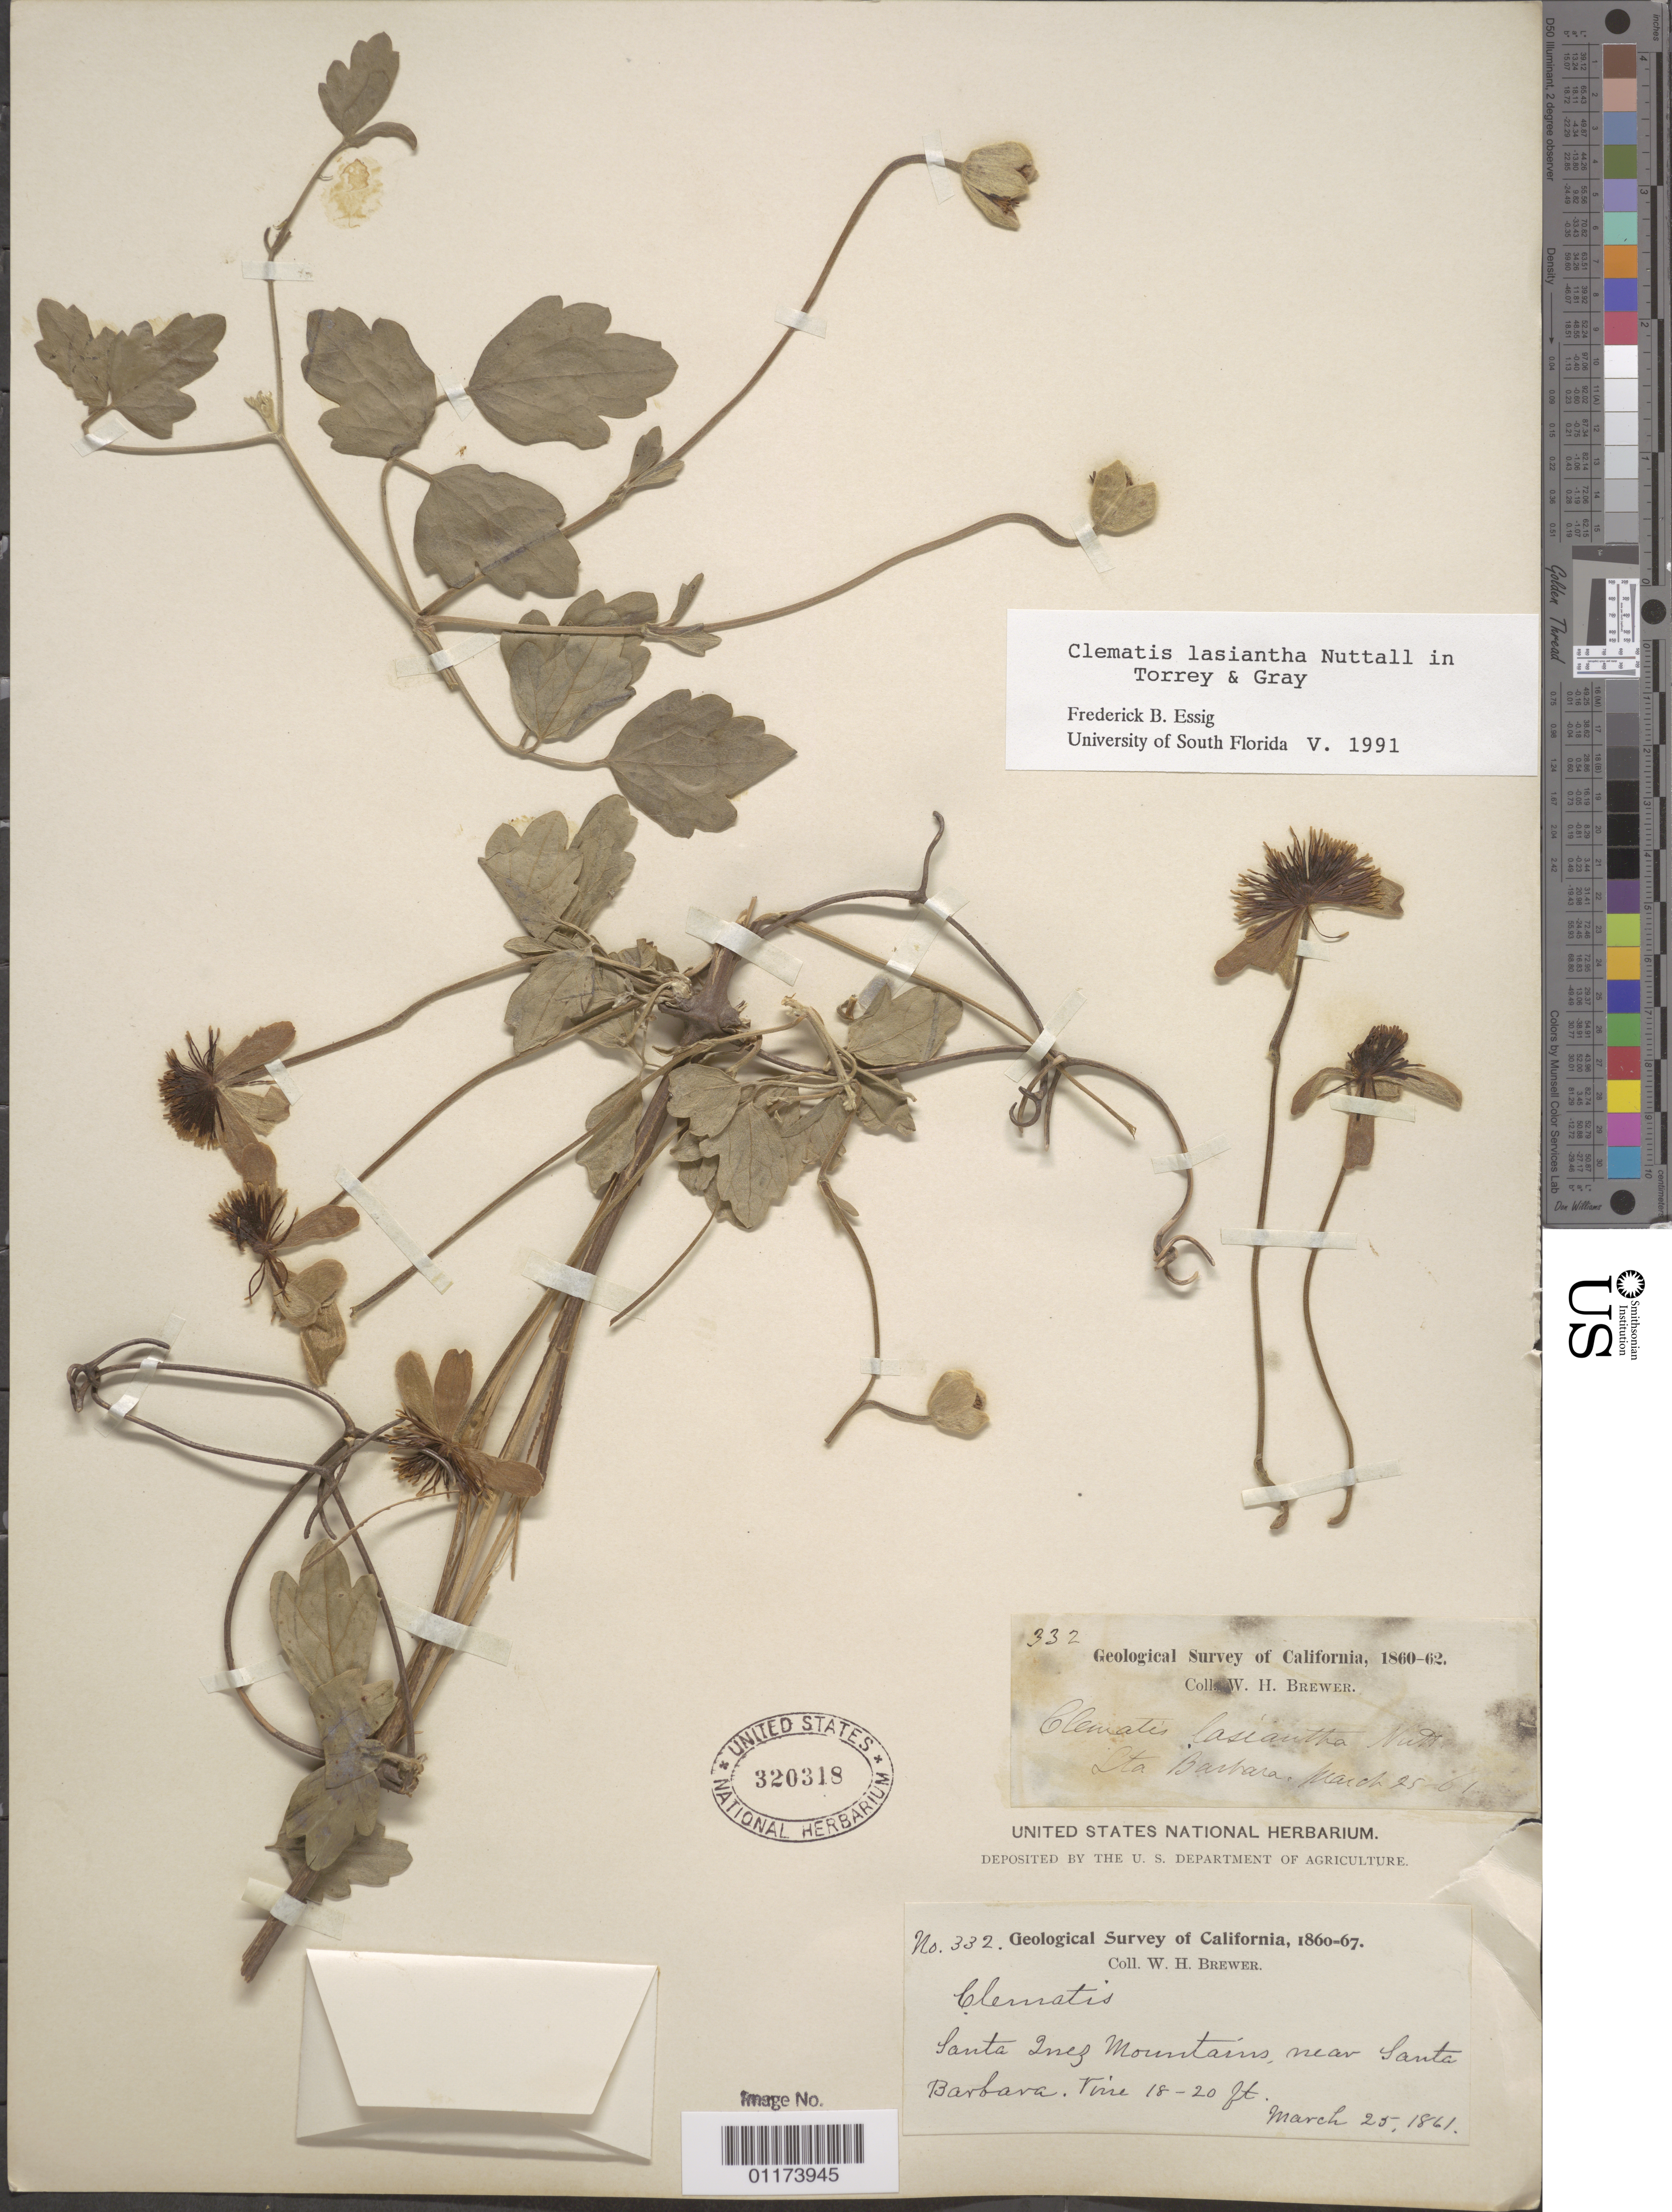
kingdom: Plantae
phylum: Tracheophyta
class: Magnoliopsida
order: Ranunculales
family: Ranunculaceae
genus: Clematis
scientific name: Clematis ligusticifolia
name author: Nutt.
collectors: W. H. Brewer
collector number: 332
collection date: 1861-03-25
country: United States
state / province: California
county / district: Santa Barbara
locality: Santa Ynez Mts, near Santa Barbara.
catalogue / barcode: US 320318